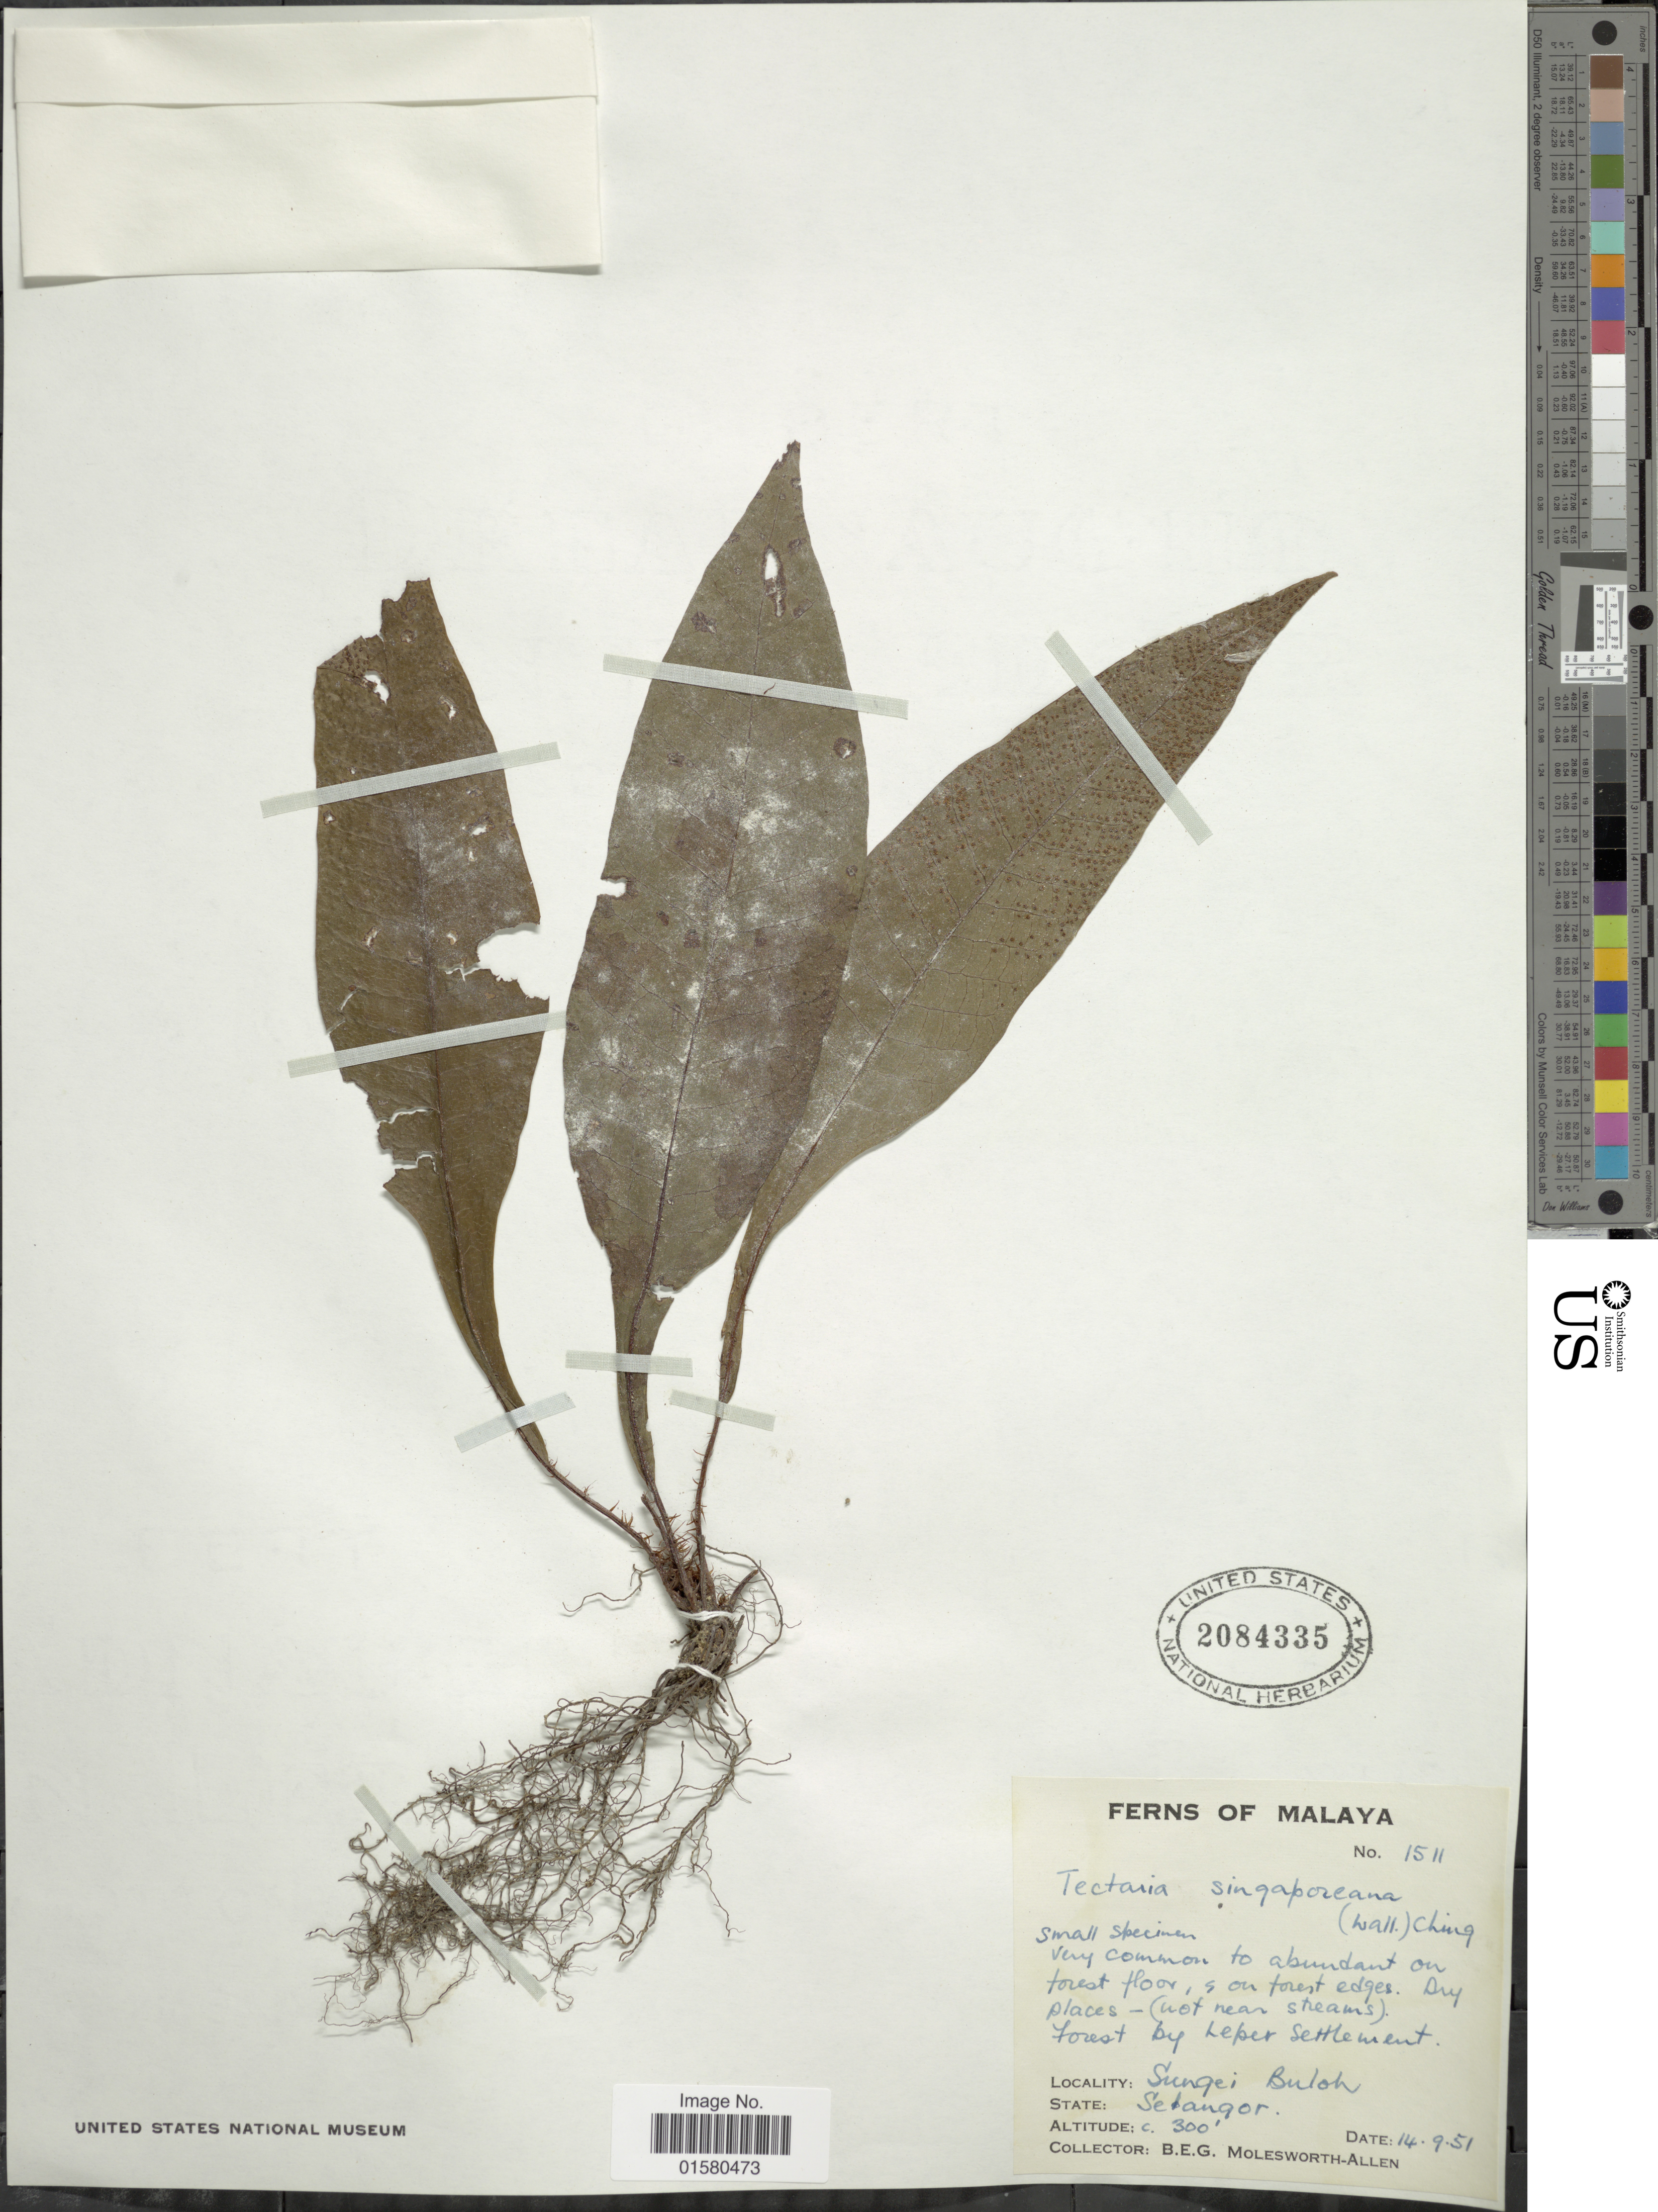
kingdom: Plantae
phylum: Tracheophyta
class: Polypodiopsida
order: Polypodiales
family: Tectariaceae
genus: Tectaria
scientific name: Tectaria singaporeana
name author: (Wall. ex Hook. & Grev.) Copel.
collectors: B. E. G. Molesworth-Allen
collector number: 1511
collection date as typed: Transcribed d/m/y: 14/9/51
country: Malaysia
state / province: Selangor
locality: Malaya, Sungei Buloh, Selangor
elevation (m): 91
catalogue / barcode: US 2084335